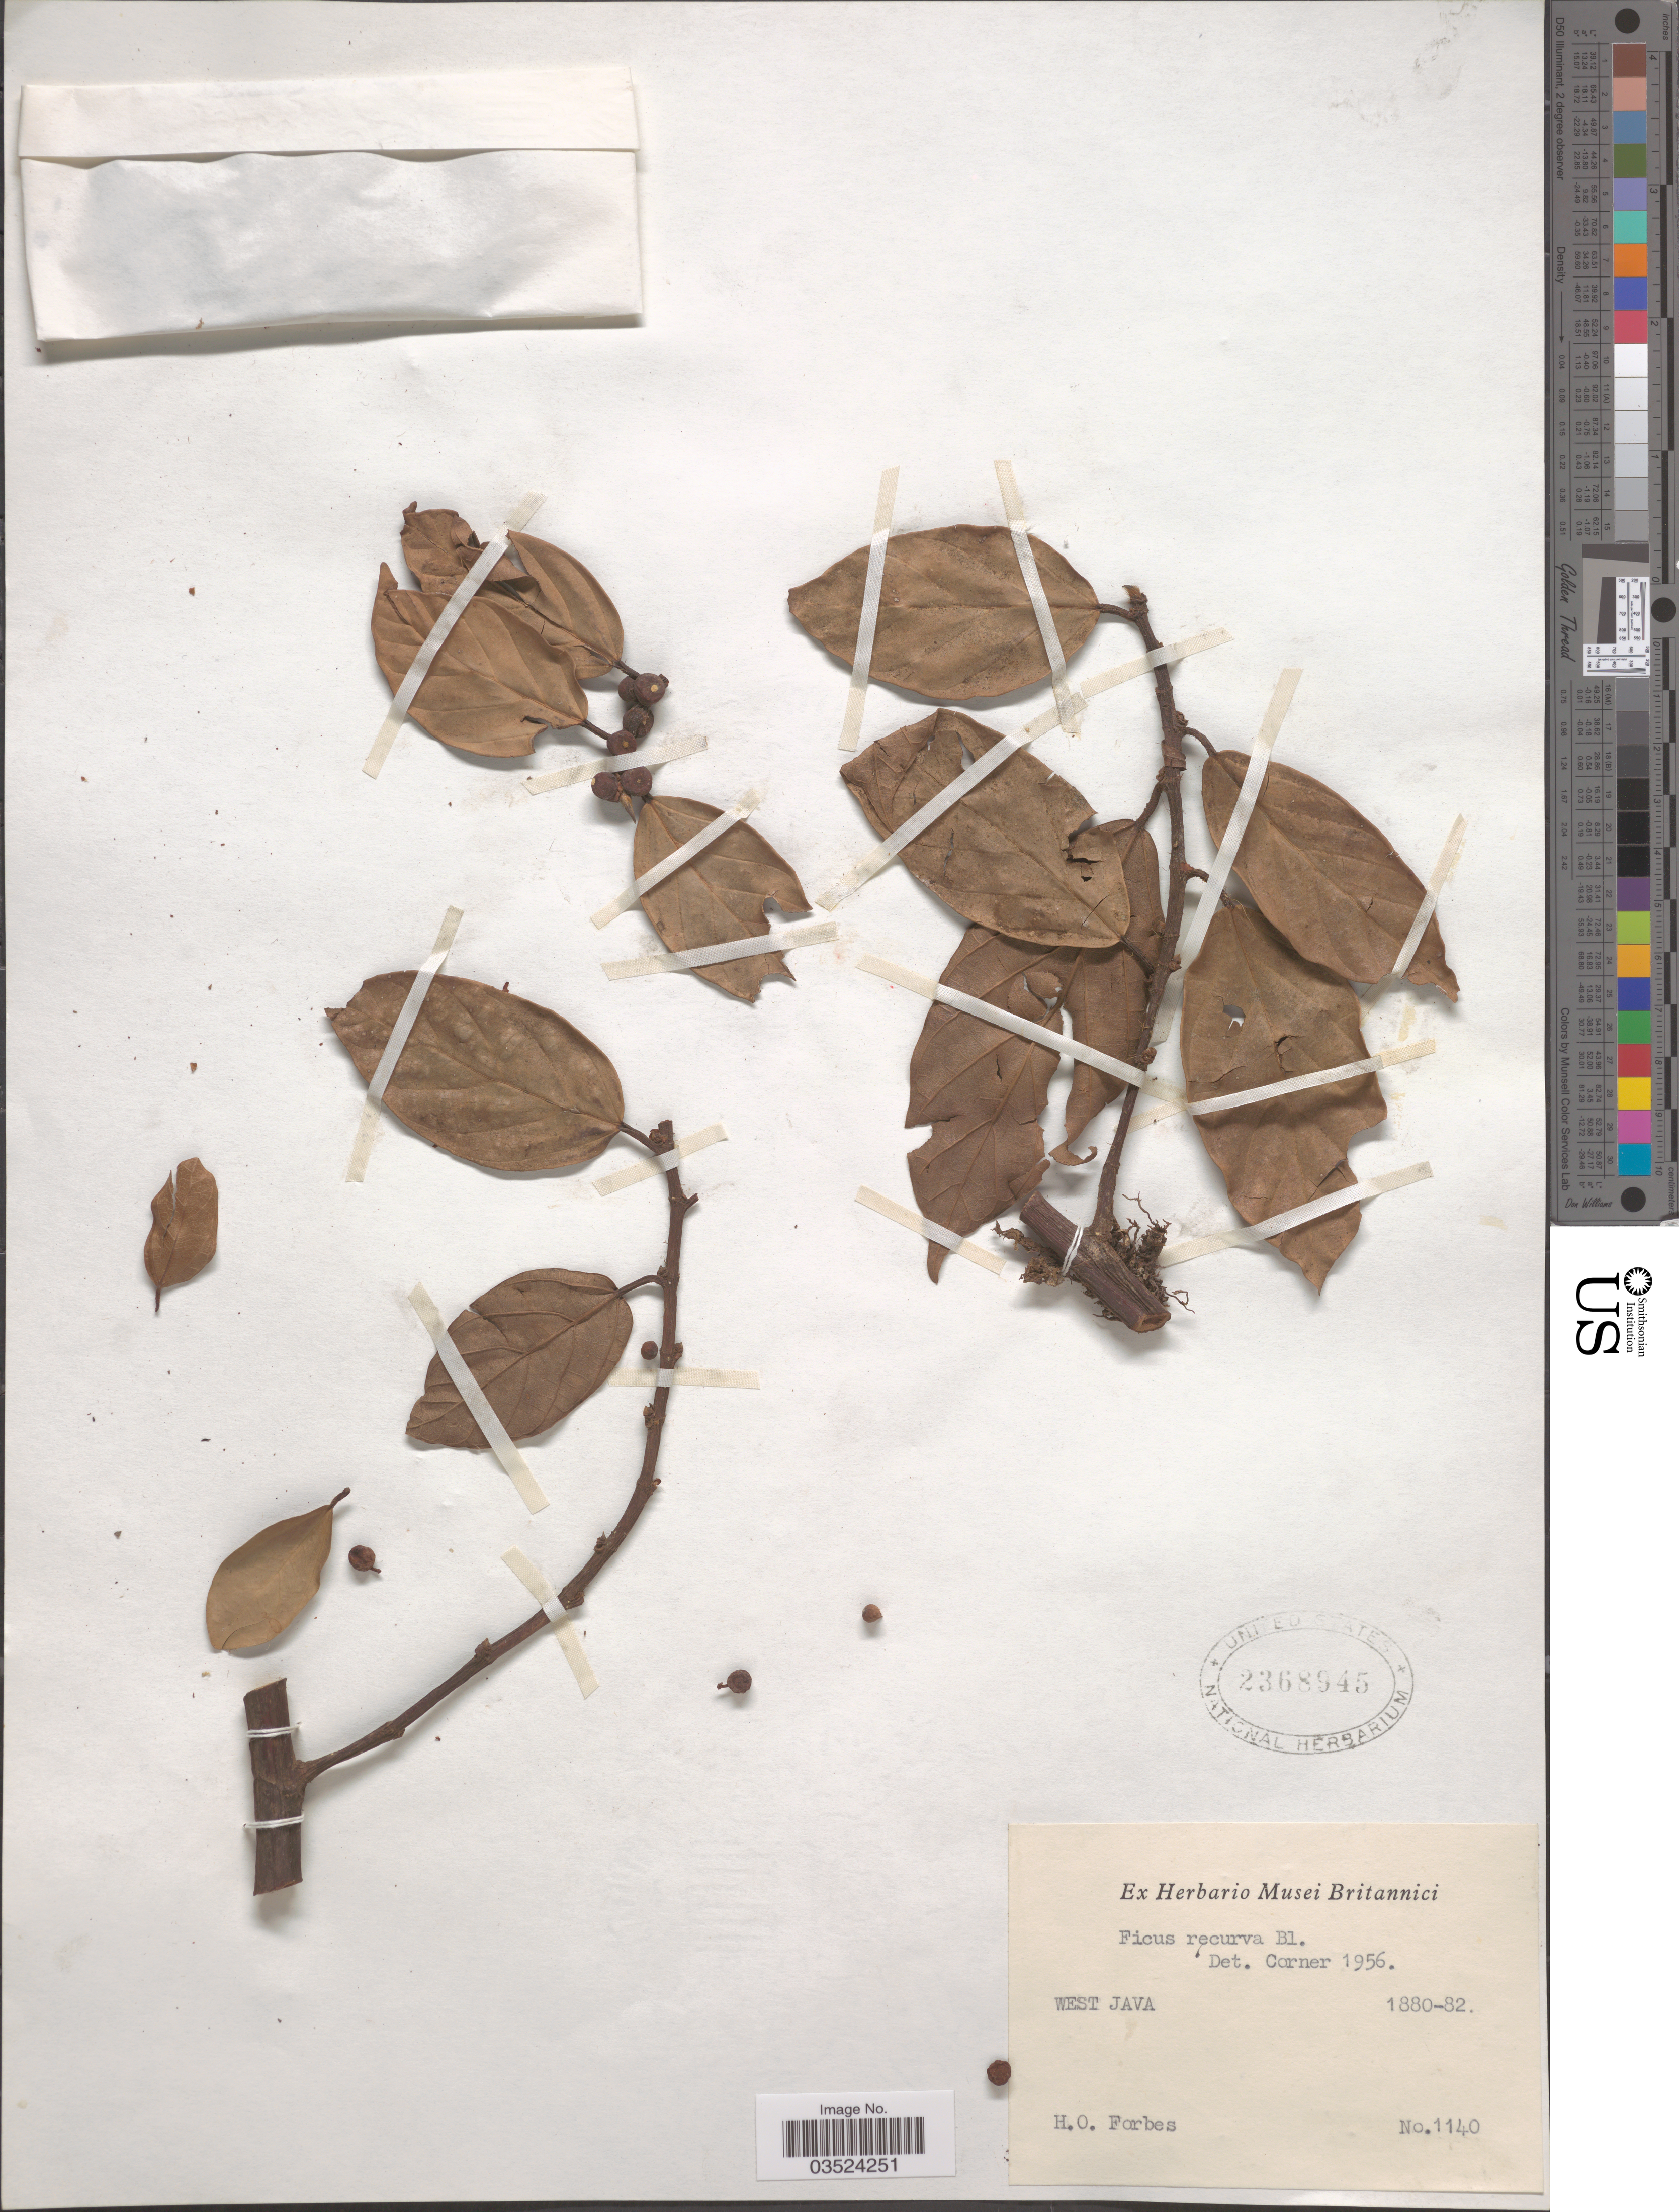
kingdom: Plantae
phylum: Tracheophyta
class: Magnoliopsida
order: Rosales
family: Moraceae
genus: Ficus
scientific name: Ficus recurva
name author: Blume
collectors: H. O. Forbes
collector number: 1140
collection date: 1880/1882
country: Indonesia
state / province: Java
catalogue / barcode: US 2368945